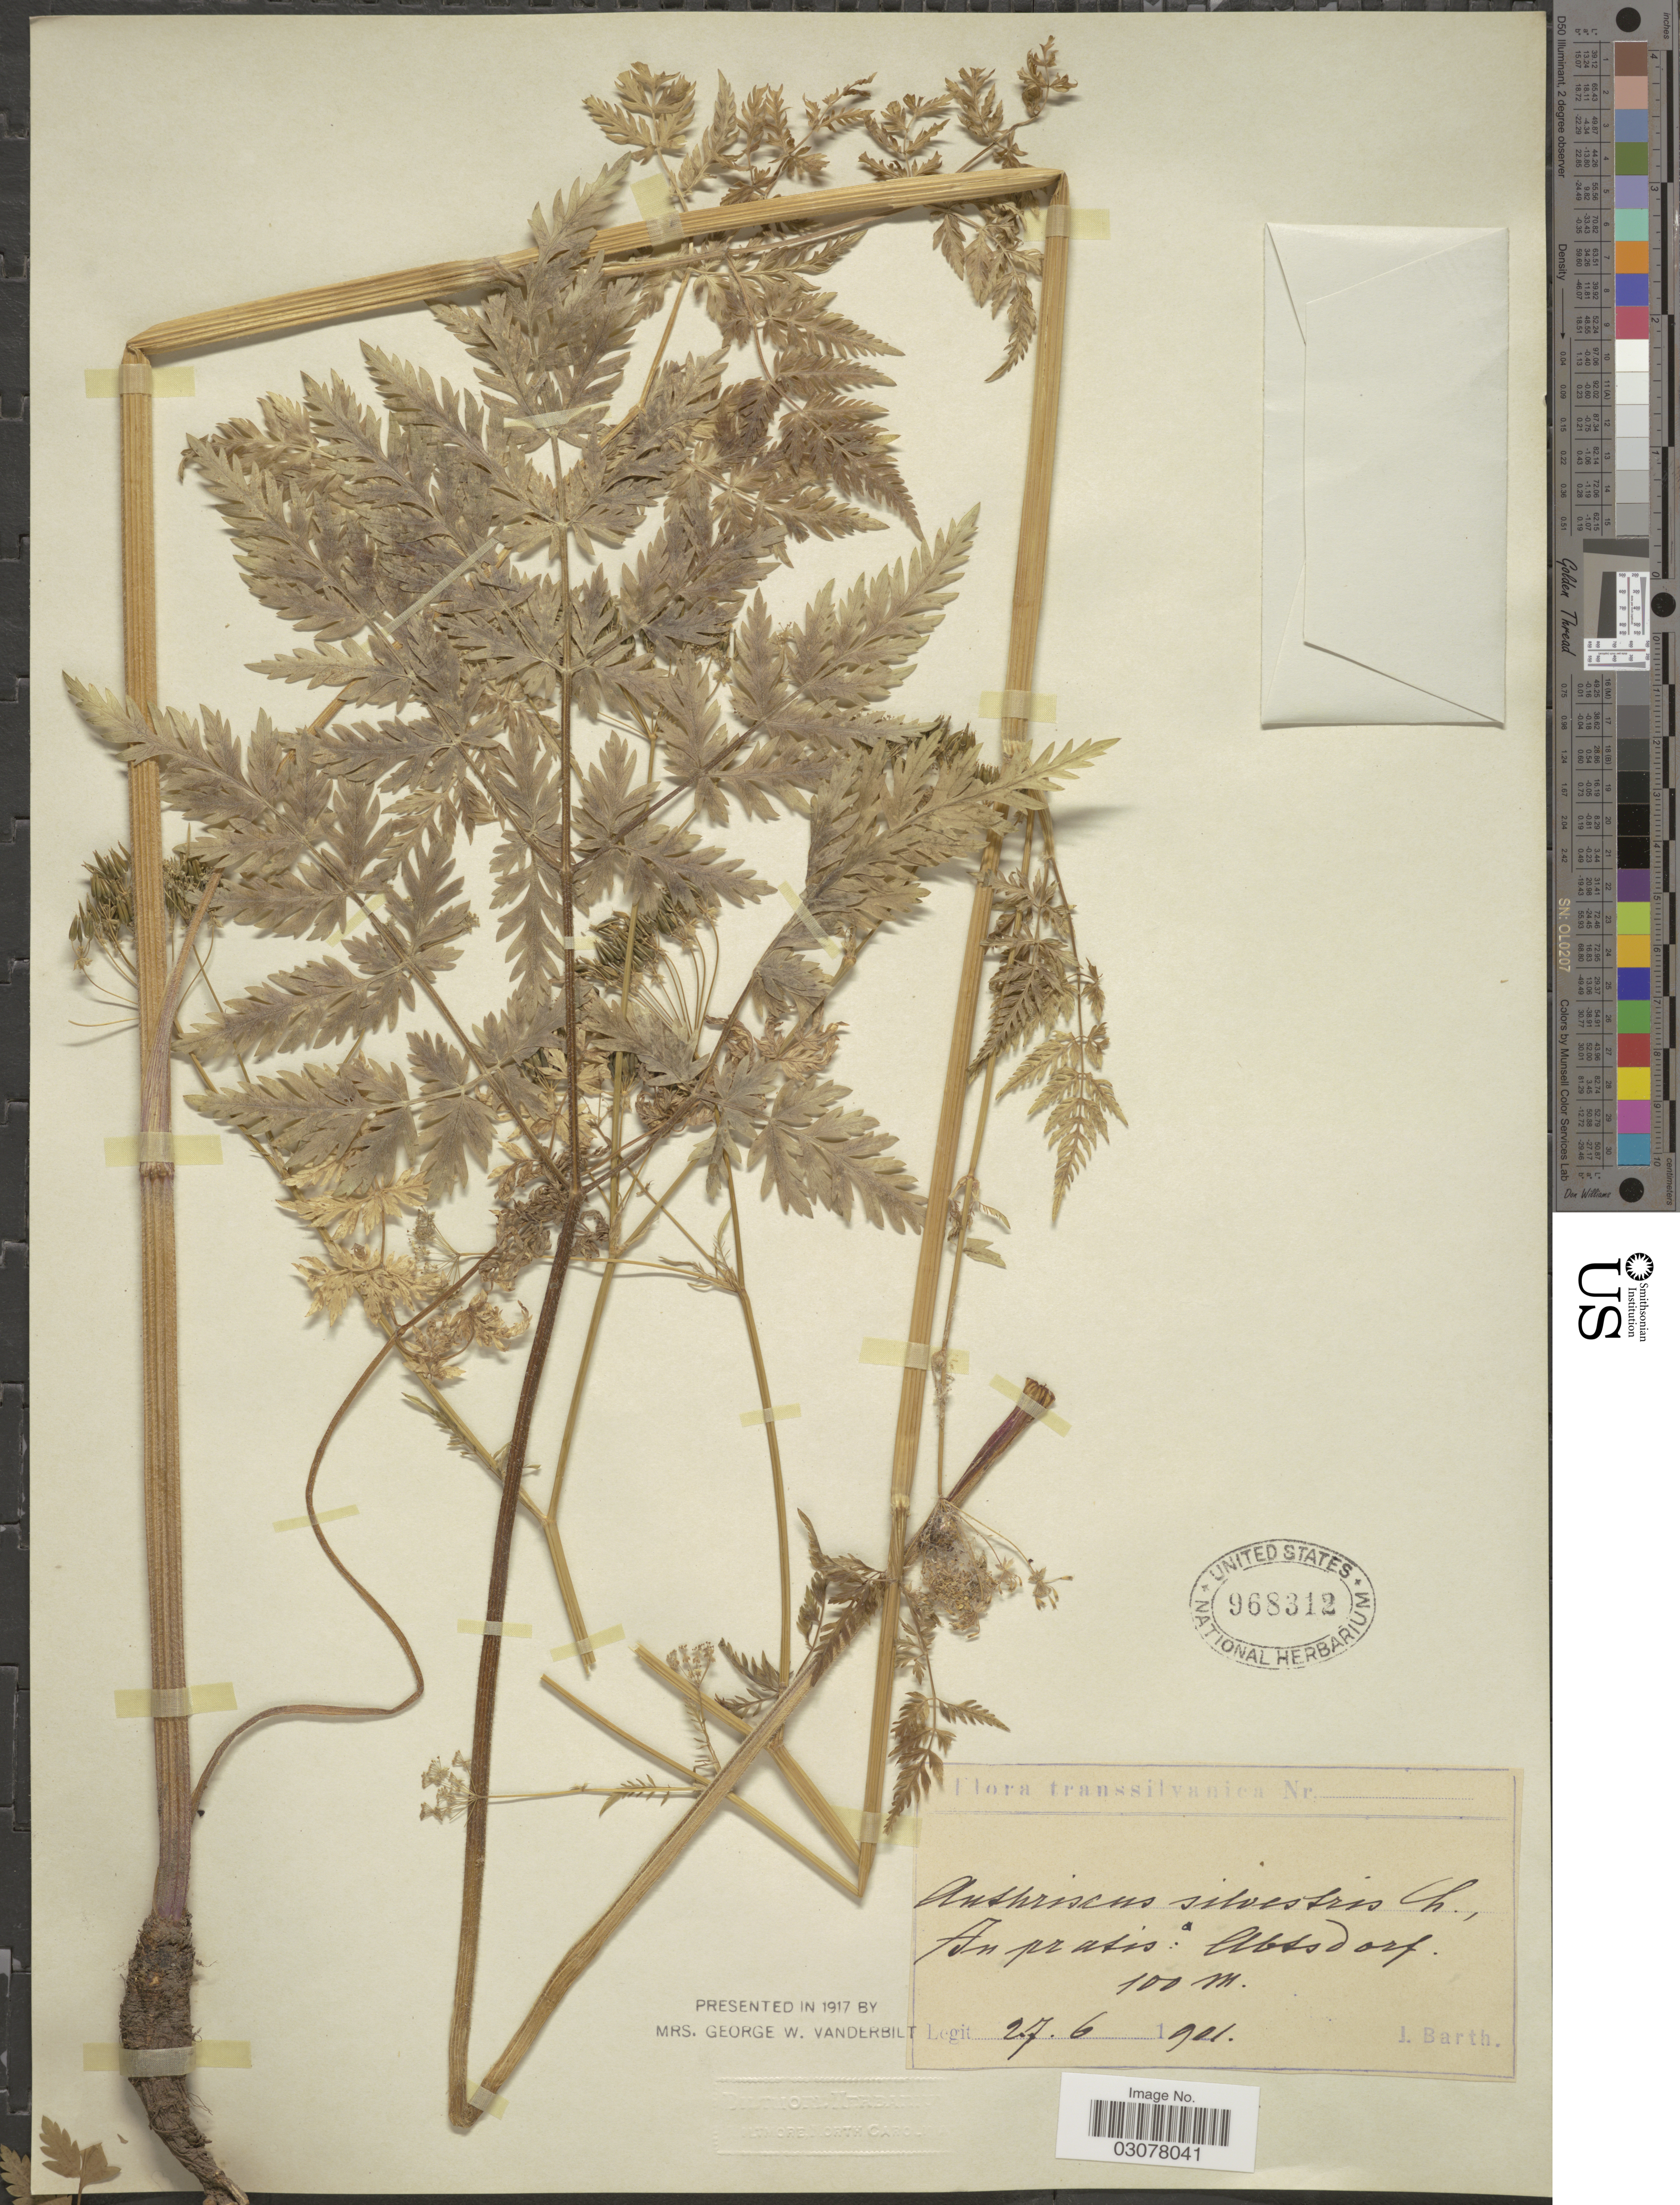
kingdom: Plantae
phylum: Tracheophyta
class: Magnoliopsida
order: Apiales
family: Apiaceae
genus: Anthriscus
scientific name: Anthriscus sylvestris subsp. sylvestris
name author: (L.) Hoffm.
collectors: J. Barth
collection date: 1901-06-27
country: Romania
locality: Transsilvanica, An pratis: Abtsdorf.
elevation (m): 100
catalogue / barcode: US 968312